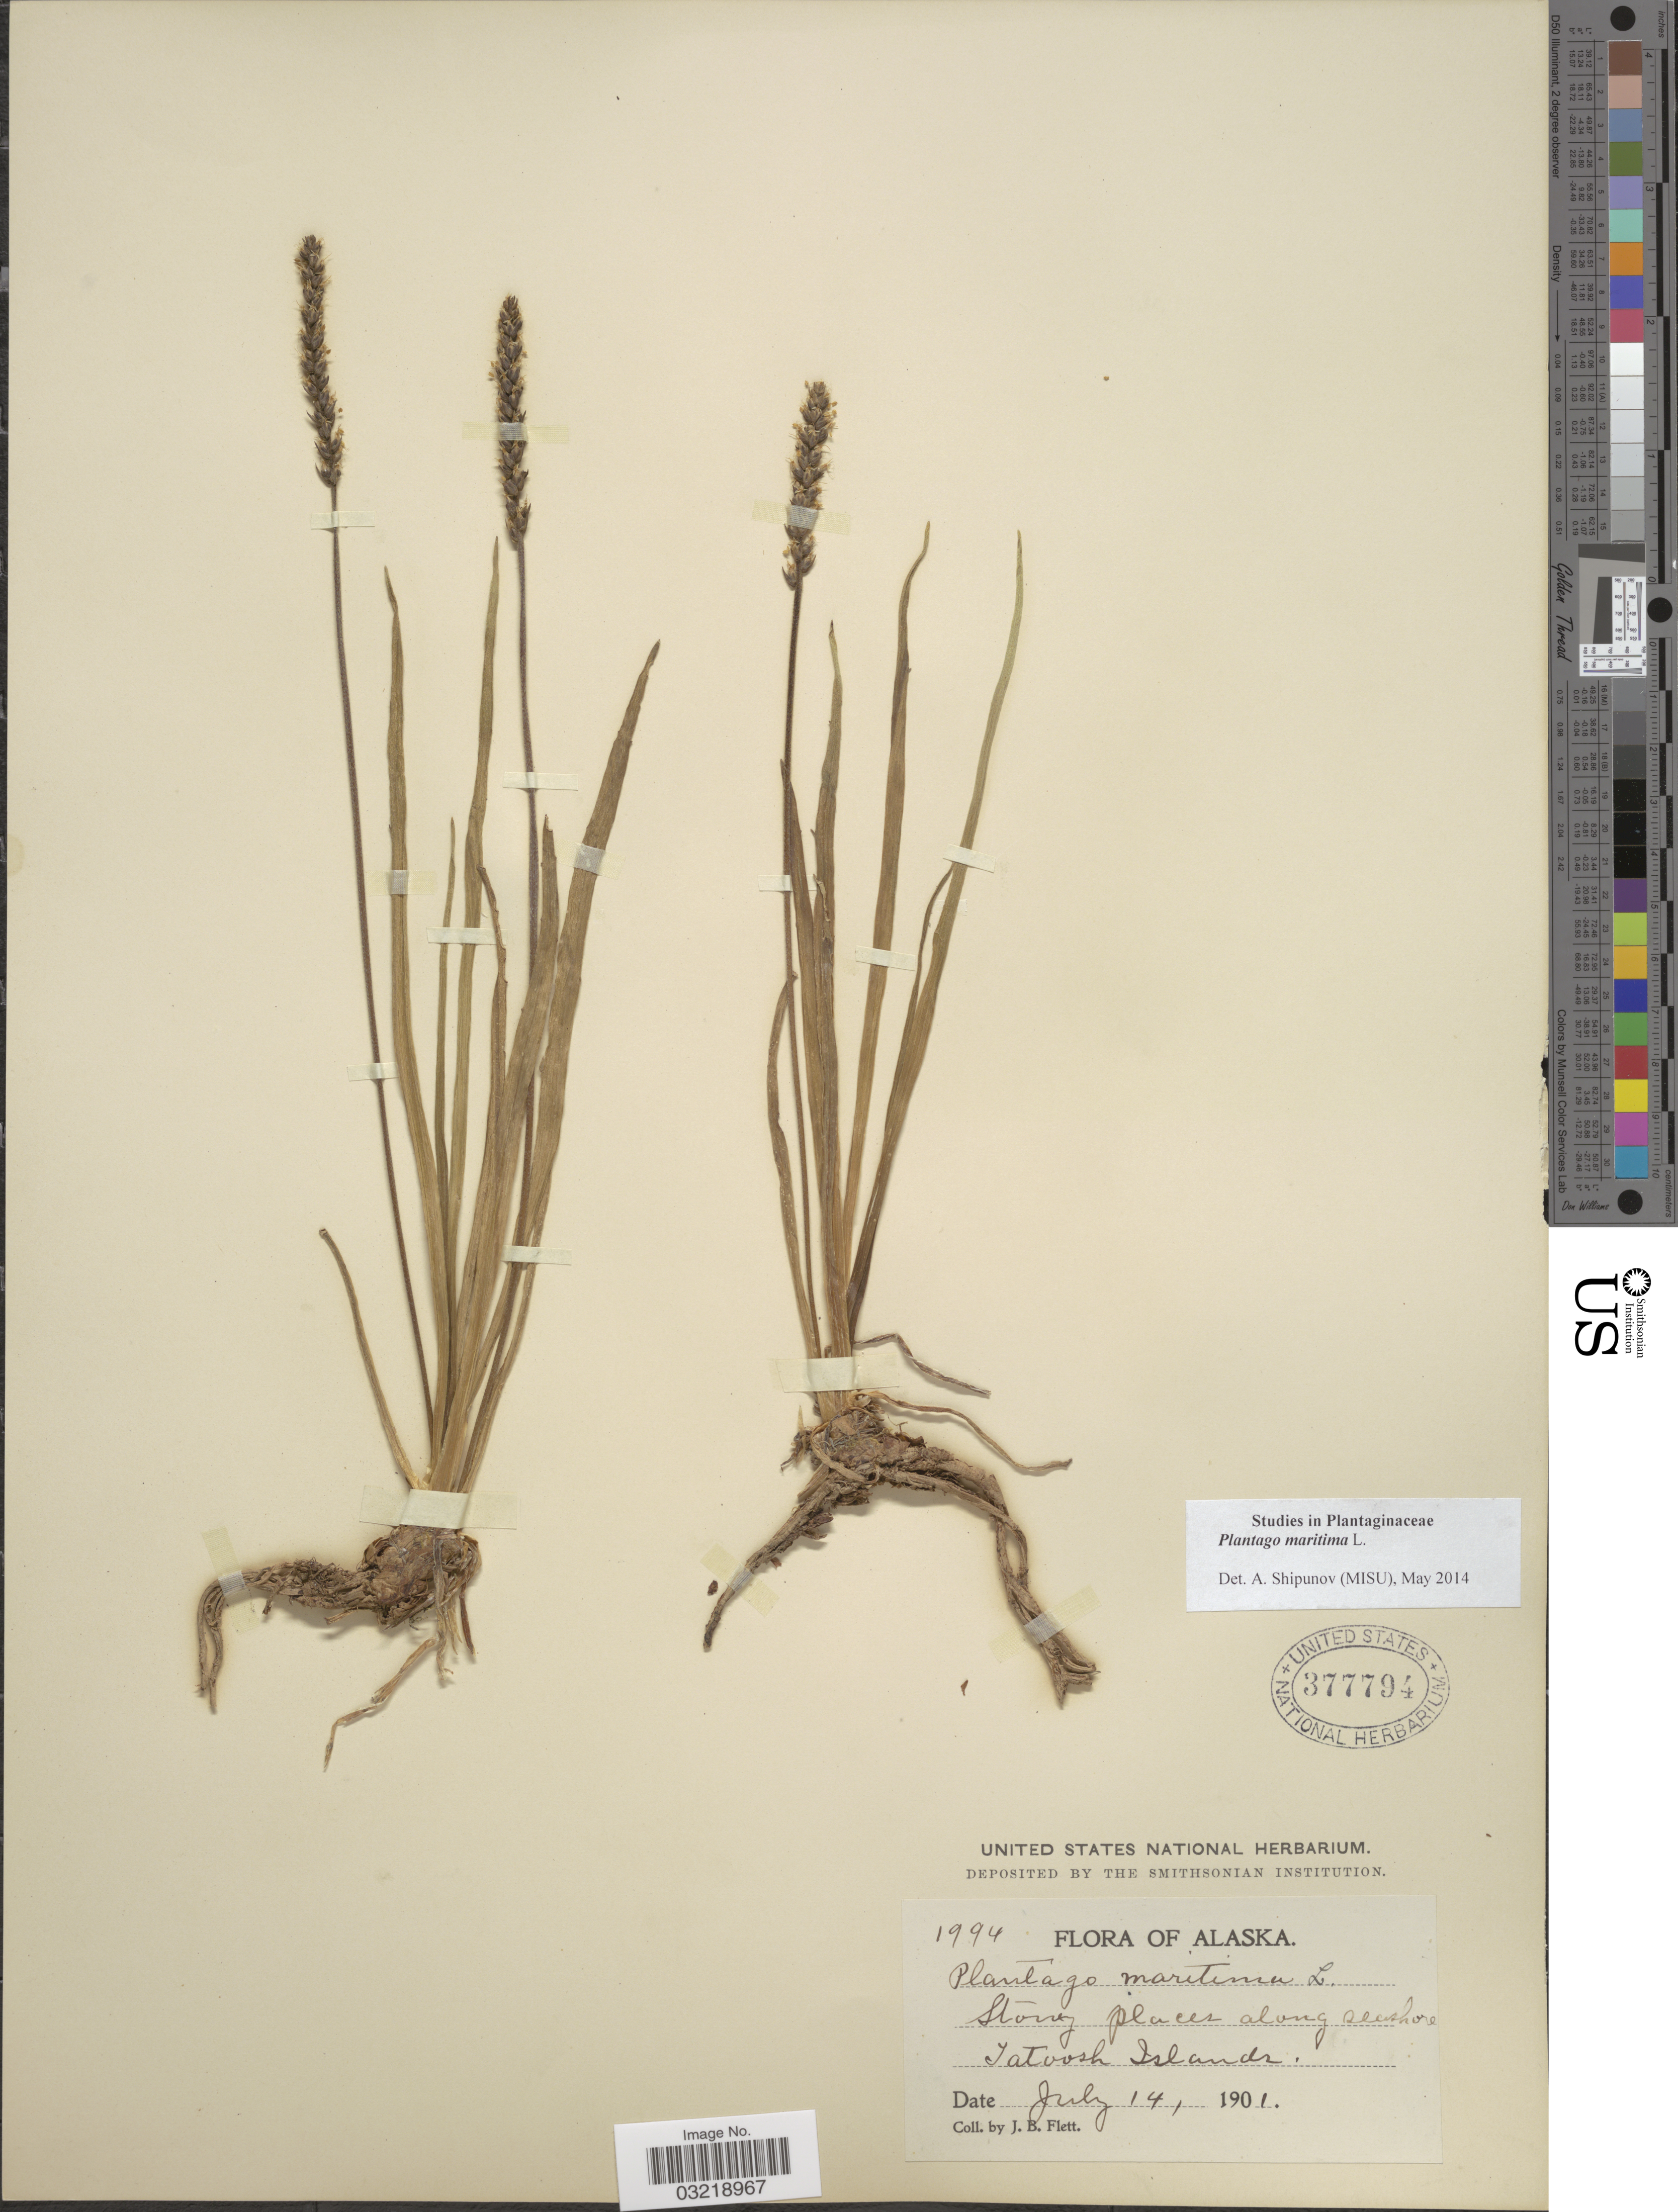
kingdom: Plantae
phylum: Tracheophyta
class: Magnoliopsida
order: Lamiales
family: Plantaginaceae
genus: Plantago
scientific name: Plantago maritima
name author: L.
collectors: J. Flett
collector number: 1994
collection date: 1901-07-14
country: United States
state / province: Alaska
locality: Stony places along seashore Tatoosh Islands.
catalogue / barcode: US 377794